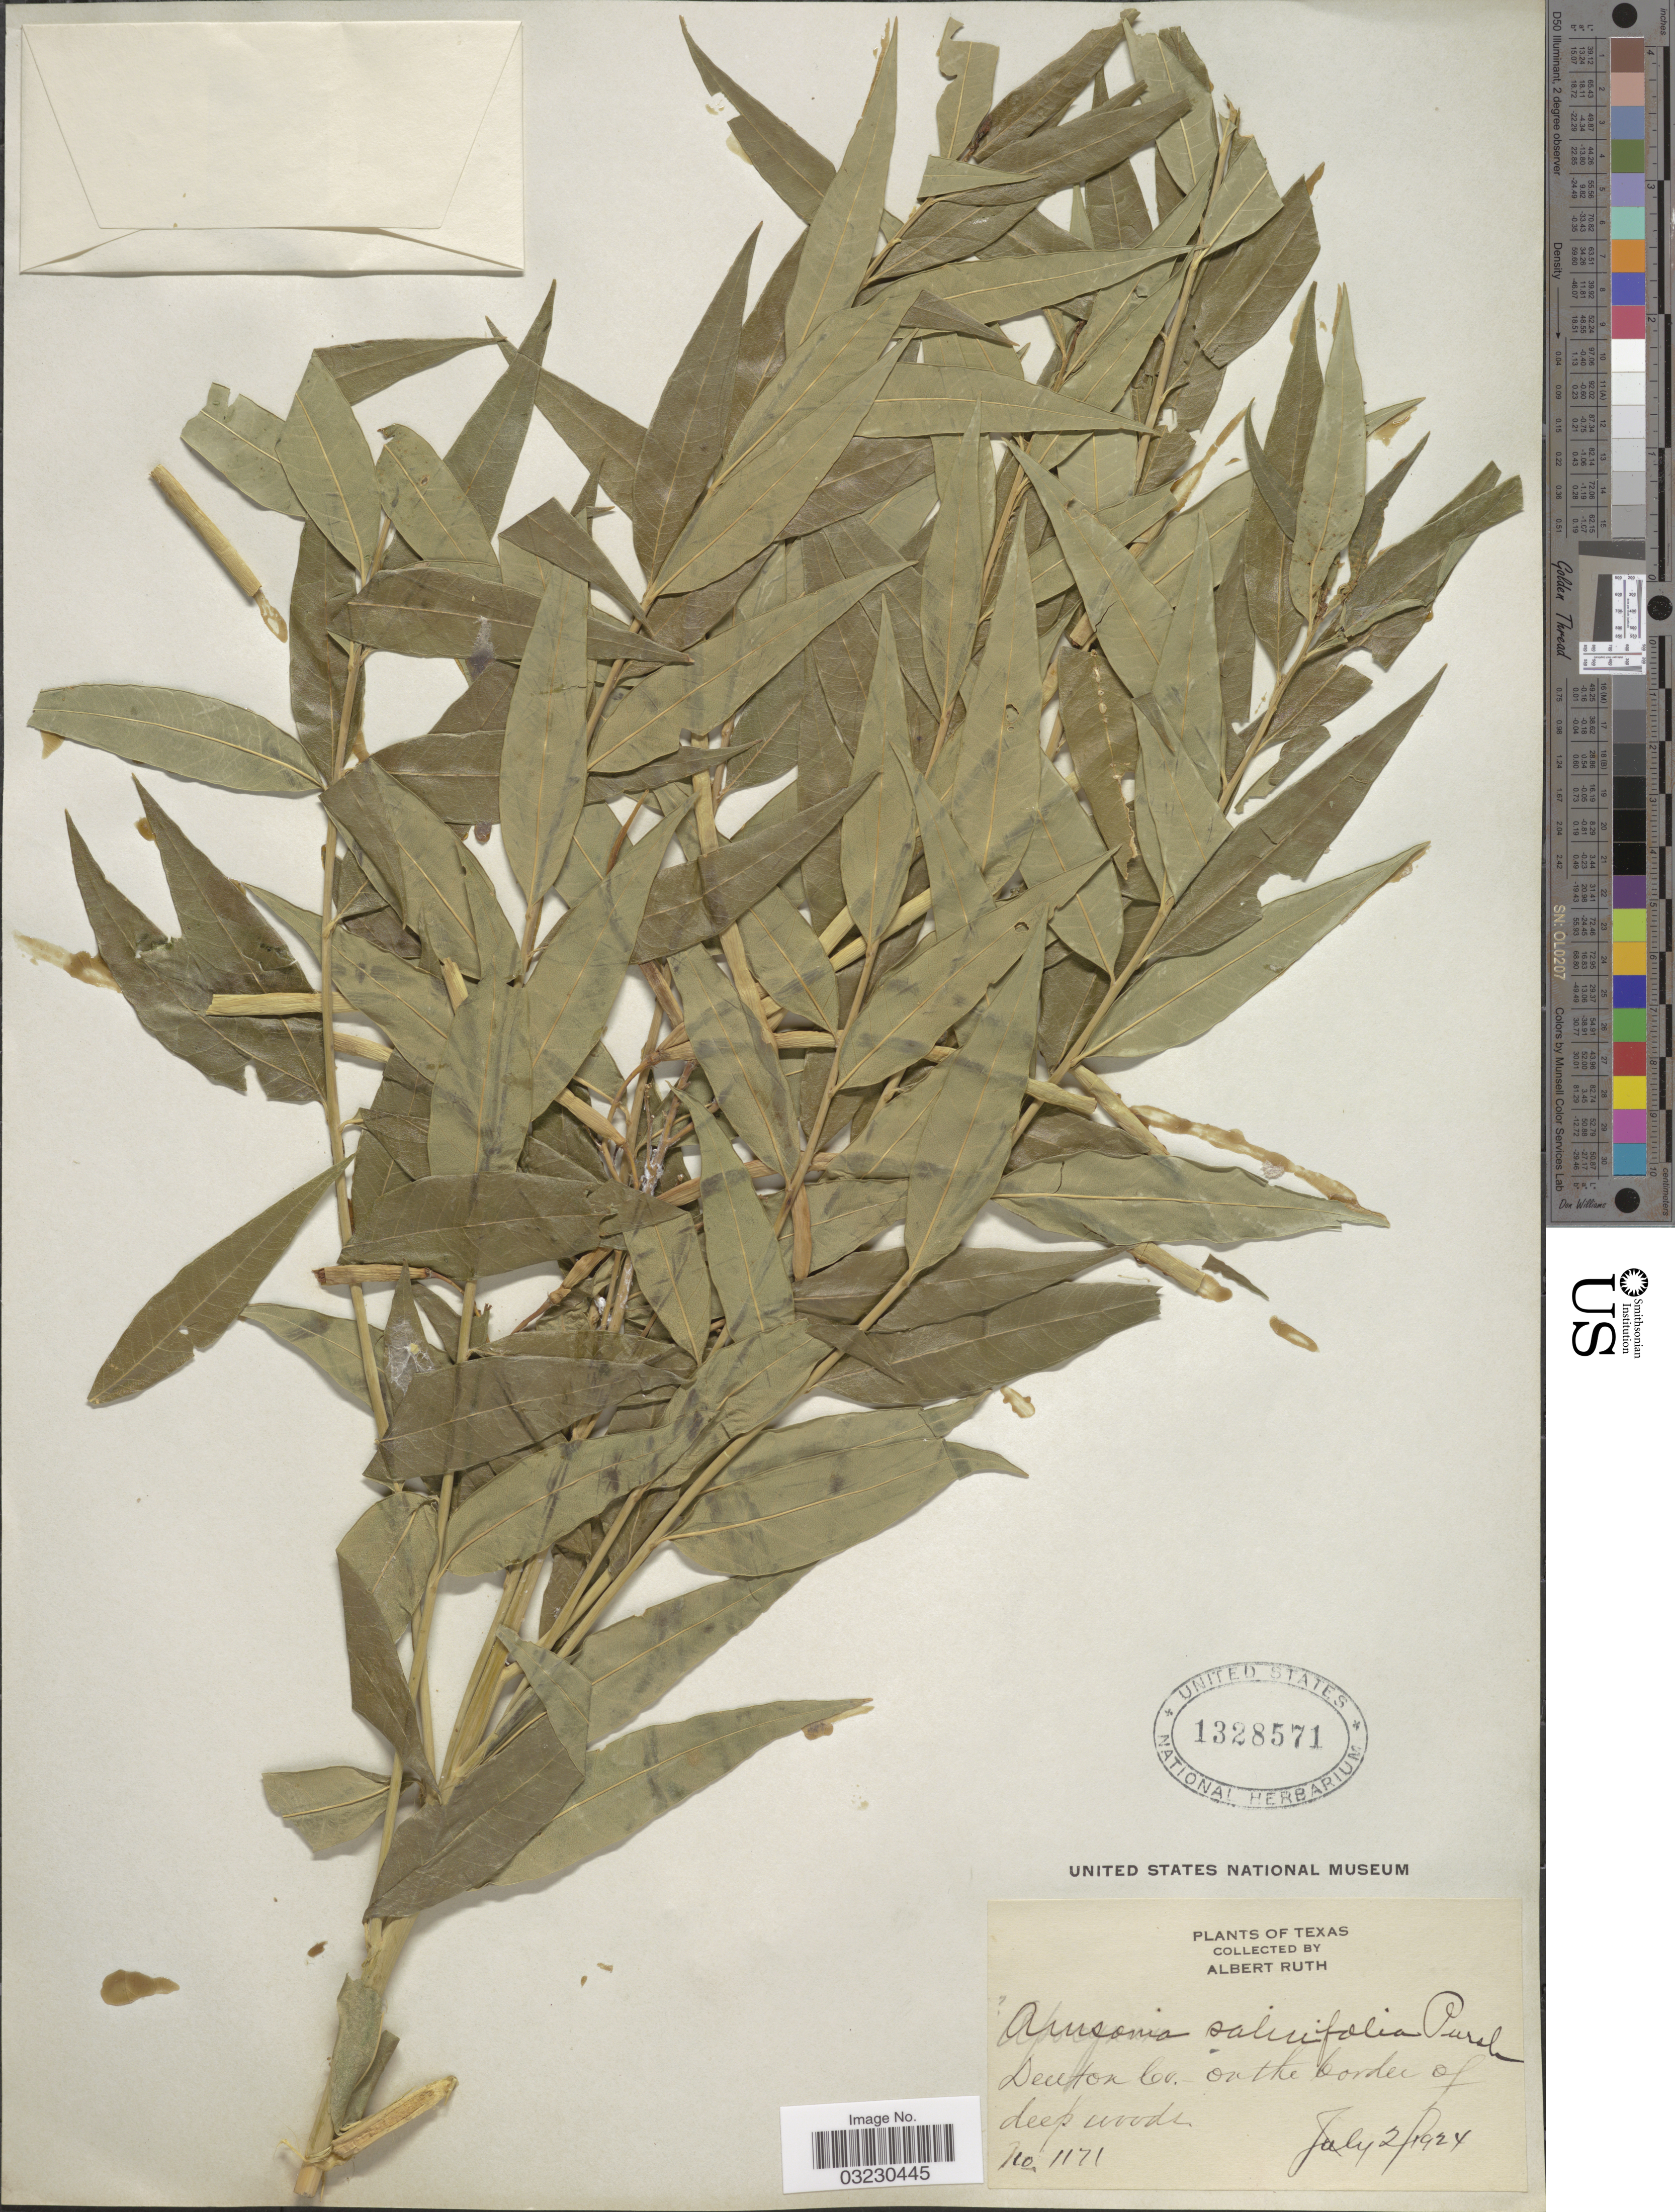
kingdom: Plantae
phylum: Tracheophyta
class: Magnoliopsida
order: Gentianales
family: Apocynaceae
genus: Amsonia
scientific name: Amsonia illustris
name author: Woodson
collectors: A. Ruth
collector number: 1171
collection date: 1924-07-02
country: United States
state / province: Texas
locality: Denton Co., on the border of deep woods.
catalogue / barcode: US 1328571